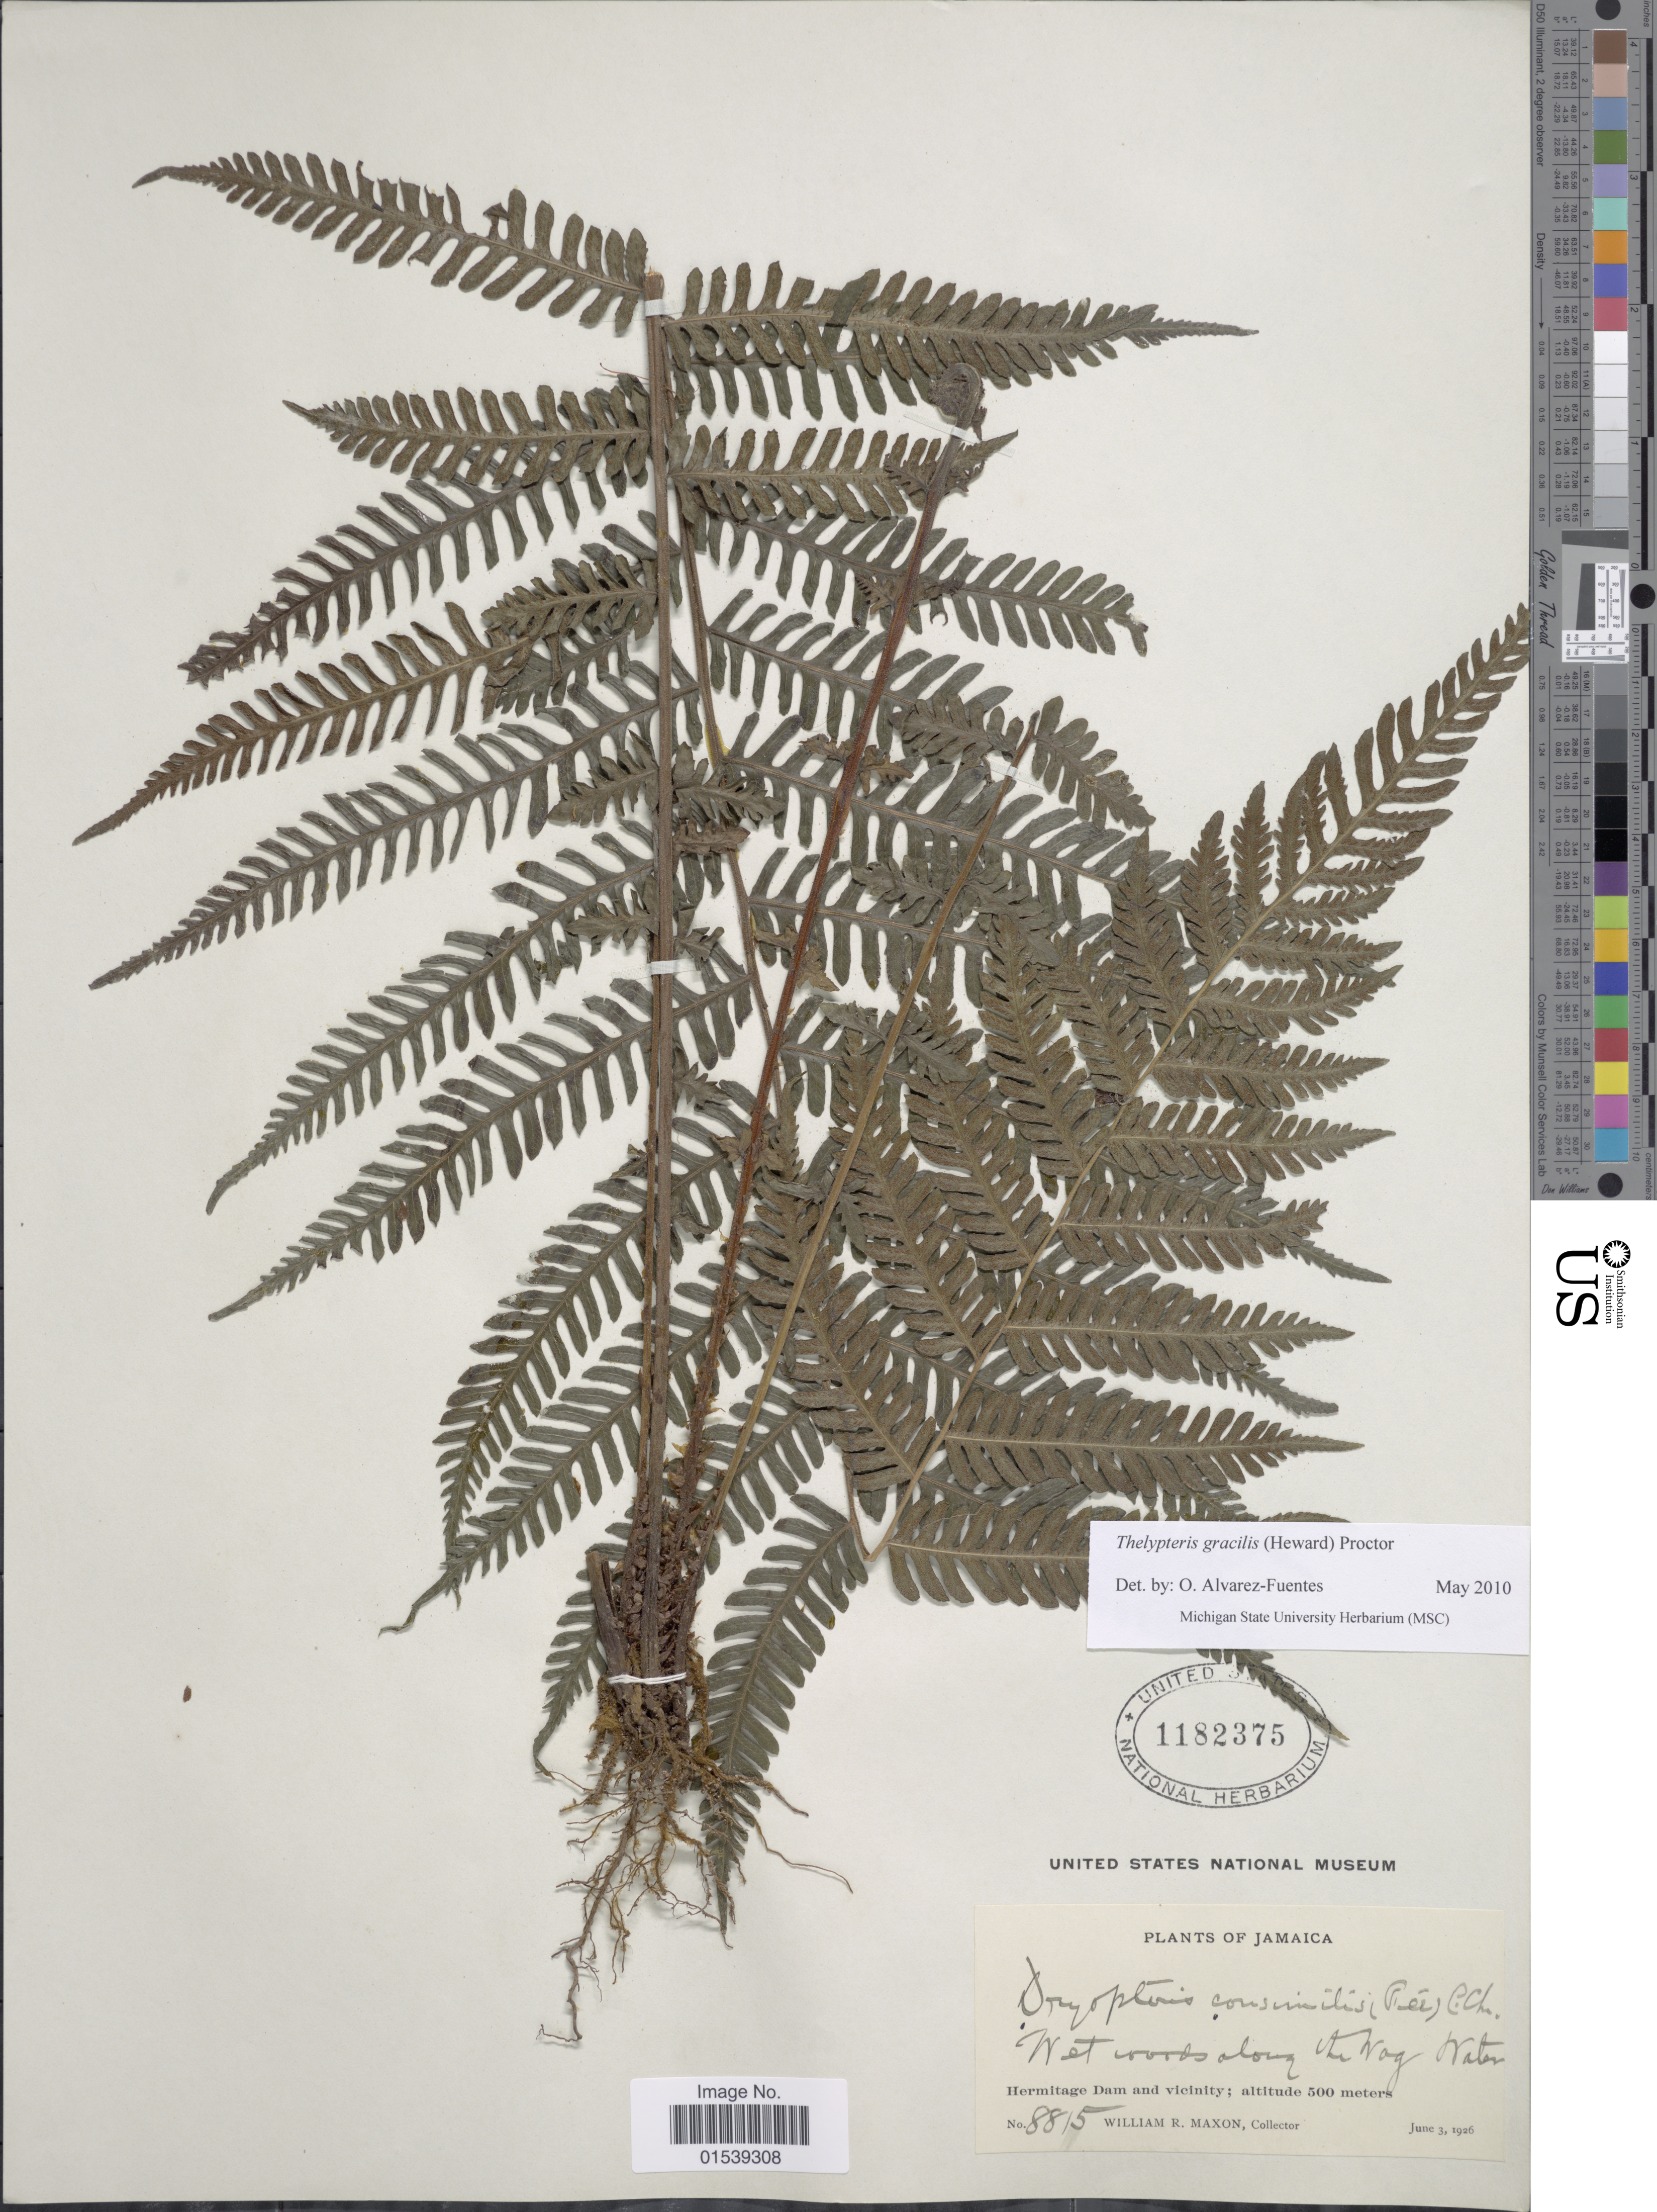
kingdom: Plantae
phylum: Tracheophyta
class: Polypodiopsida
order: Polypodiales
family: Thelypteridaceae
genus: Amauropelta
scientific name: Amauropelta gracilis ined. 2015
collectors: W. R. Maxon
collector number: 8815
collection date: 1926-06-03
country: Jamaica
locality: Wet woods along the Wag Water, Hermitage Dam and vicinity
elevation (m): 500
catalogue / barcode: US 1182375